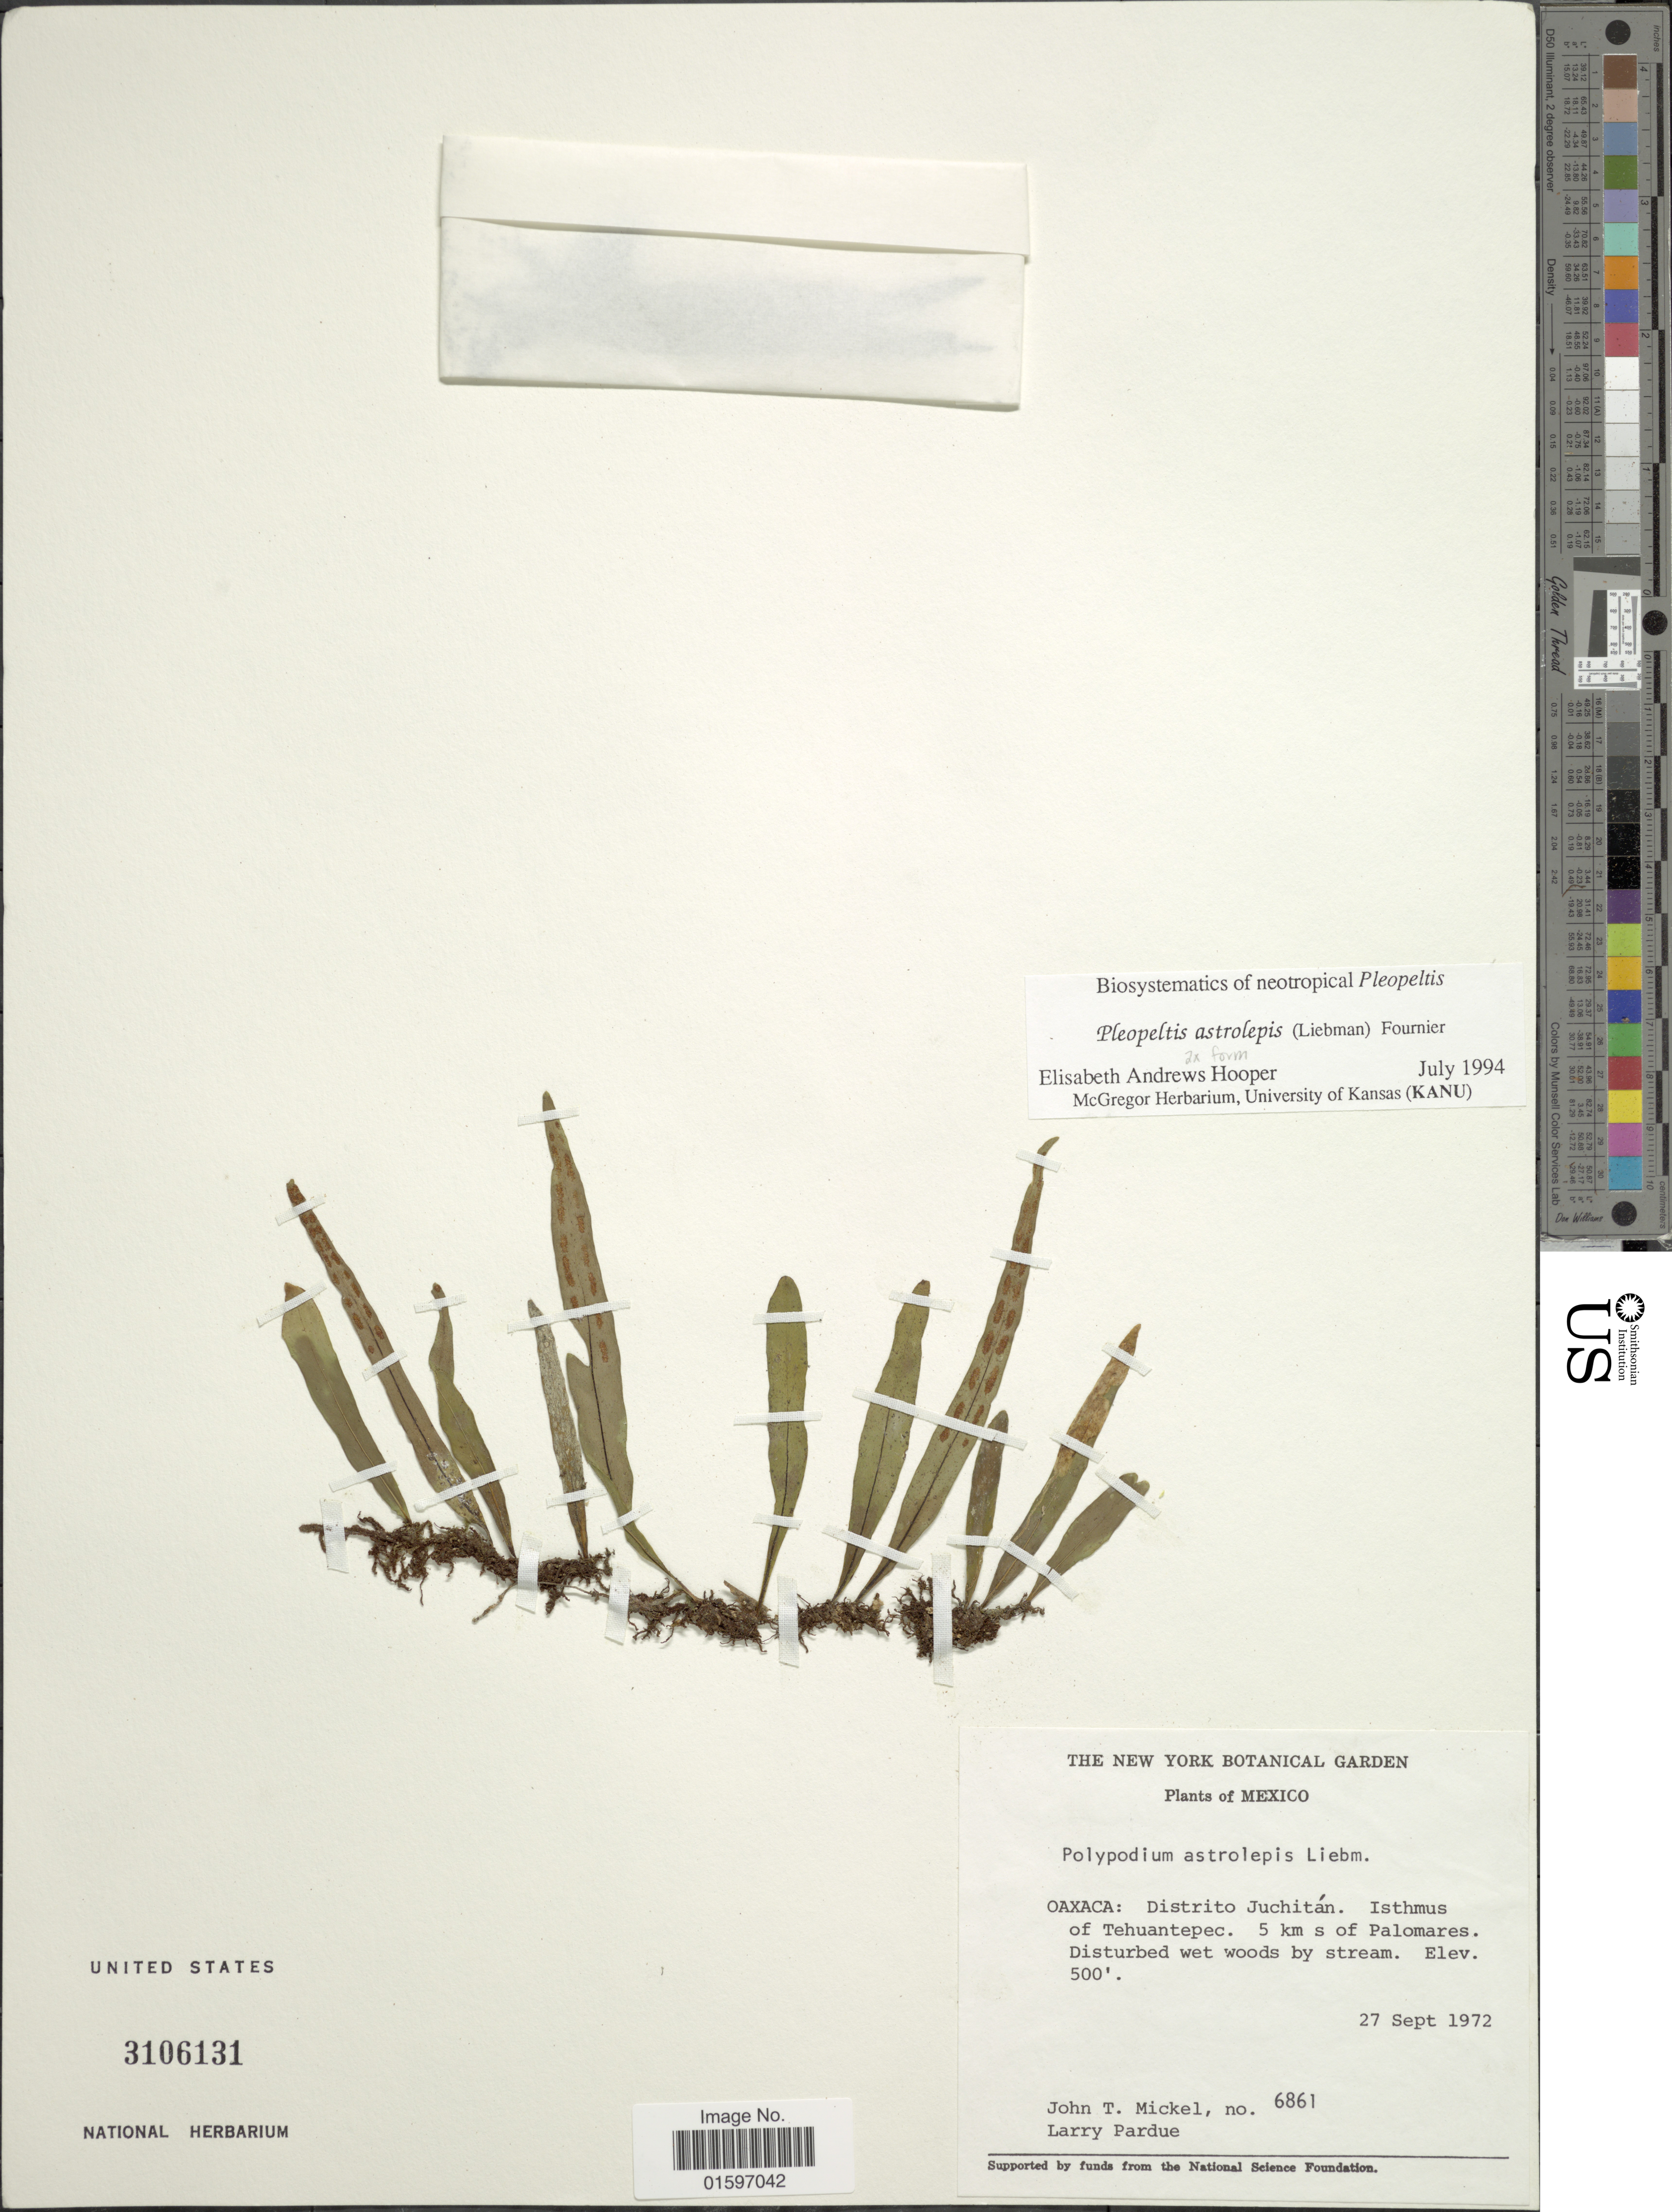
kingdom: Plantae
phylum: Tracheophyta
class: Polypodiopsida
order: Polypodiales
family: Polypodiaceae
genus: Pleopeltis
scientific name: Pleopeltis astrolepis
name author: (Liebm.) E. Fourn.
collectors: J. T. Mickel & L. Pardue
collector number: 6861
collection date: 1972-09-27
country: Mexico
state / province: Oaxaca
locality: Oaxaca: Distrito Juchitán. Isthmus of Tehuantepec. 5 km s of Palomares.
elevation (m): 152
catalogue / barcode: US 3106131